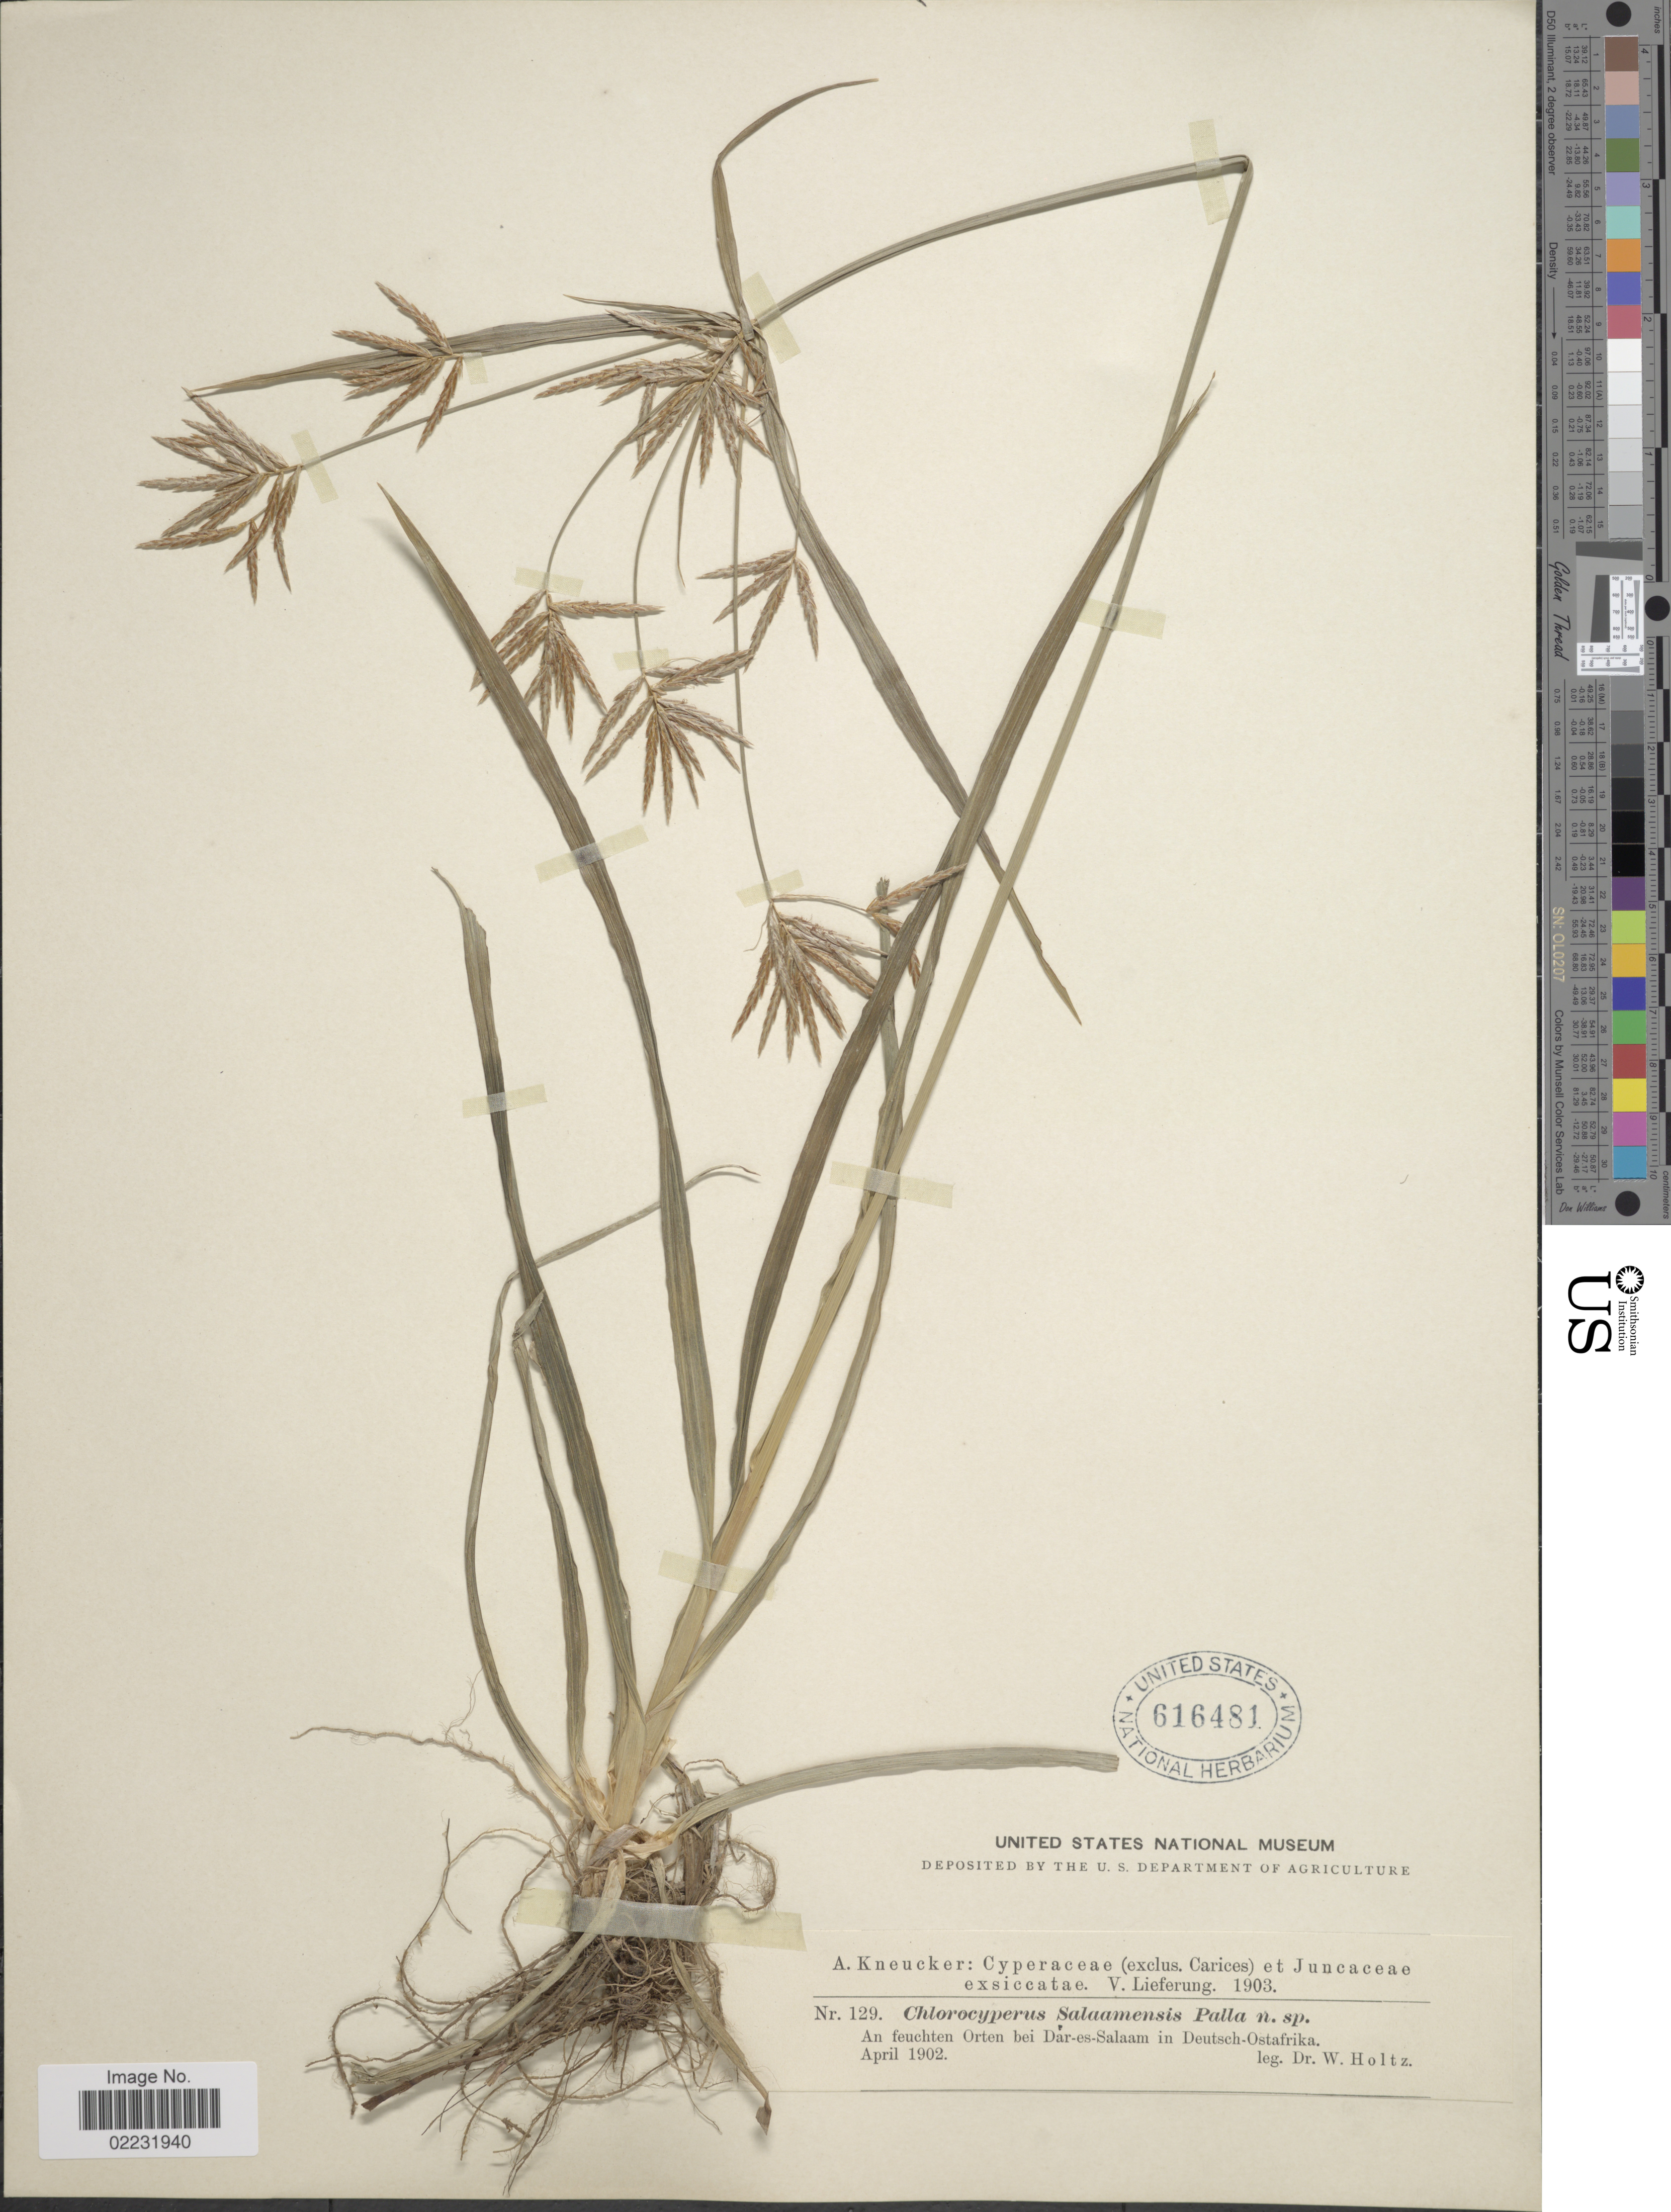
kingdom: Plantae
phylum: Tracheophyta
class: Liliopsida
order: Poales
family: Cyperaceae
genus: Chlorocyperus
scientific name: Chlorocyperus salaamensis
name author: Palla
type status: Isotype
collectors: W. Holtz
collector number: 129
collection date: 1902-04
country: Tanzania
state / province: Dar es Salaam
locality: An feuchten Orten bei Dar-es-Salaam in Deutsch-Ostafrika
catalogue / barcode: US 616481